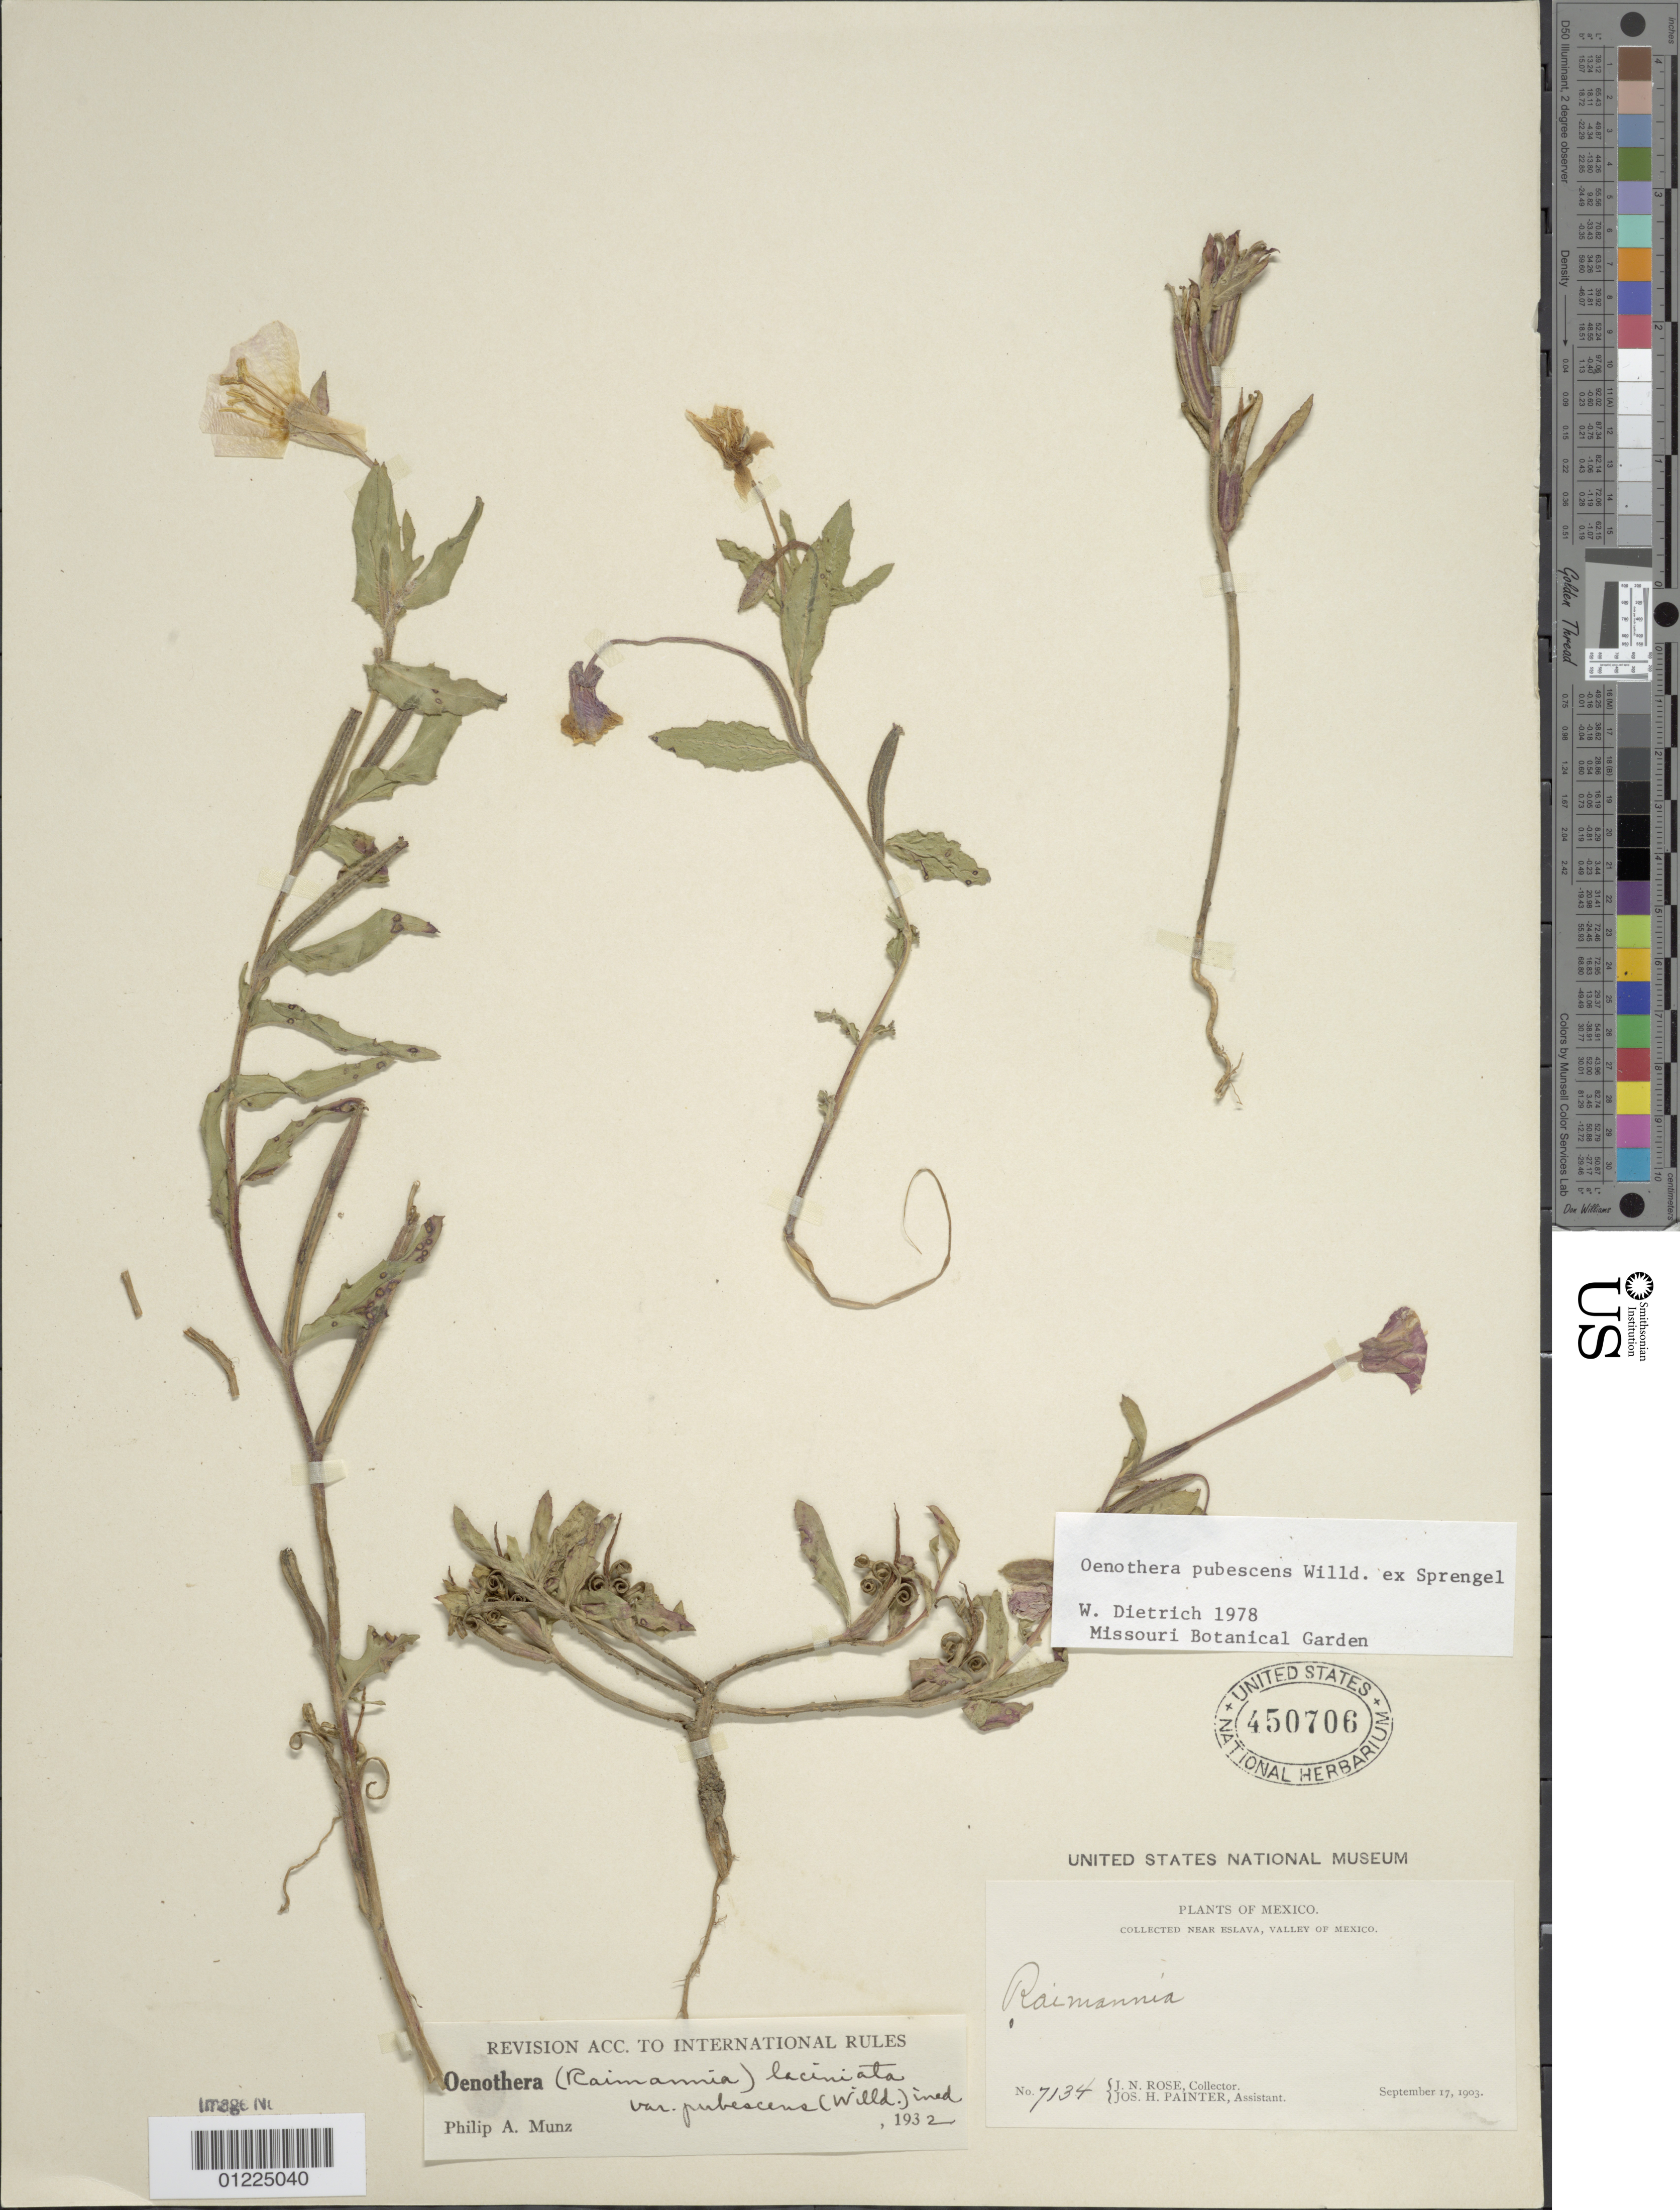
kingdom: Plantae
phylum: Tracheophyta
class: Magnoliopsida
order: Myrtales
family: Onagraceae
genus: Oenothera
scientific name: Oenothera pubescens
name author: Willd. ex Spreng.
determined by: Dietrich, W.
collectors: J. N. Rose & J. H. Painter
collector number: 7134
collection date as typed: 17 Sep 1903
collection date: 1903-09-17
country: Mexico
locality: Near Eslava, Valley of Mexico.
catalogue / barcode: US 450706